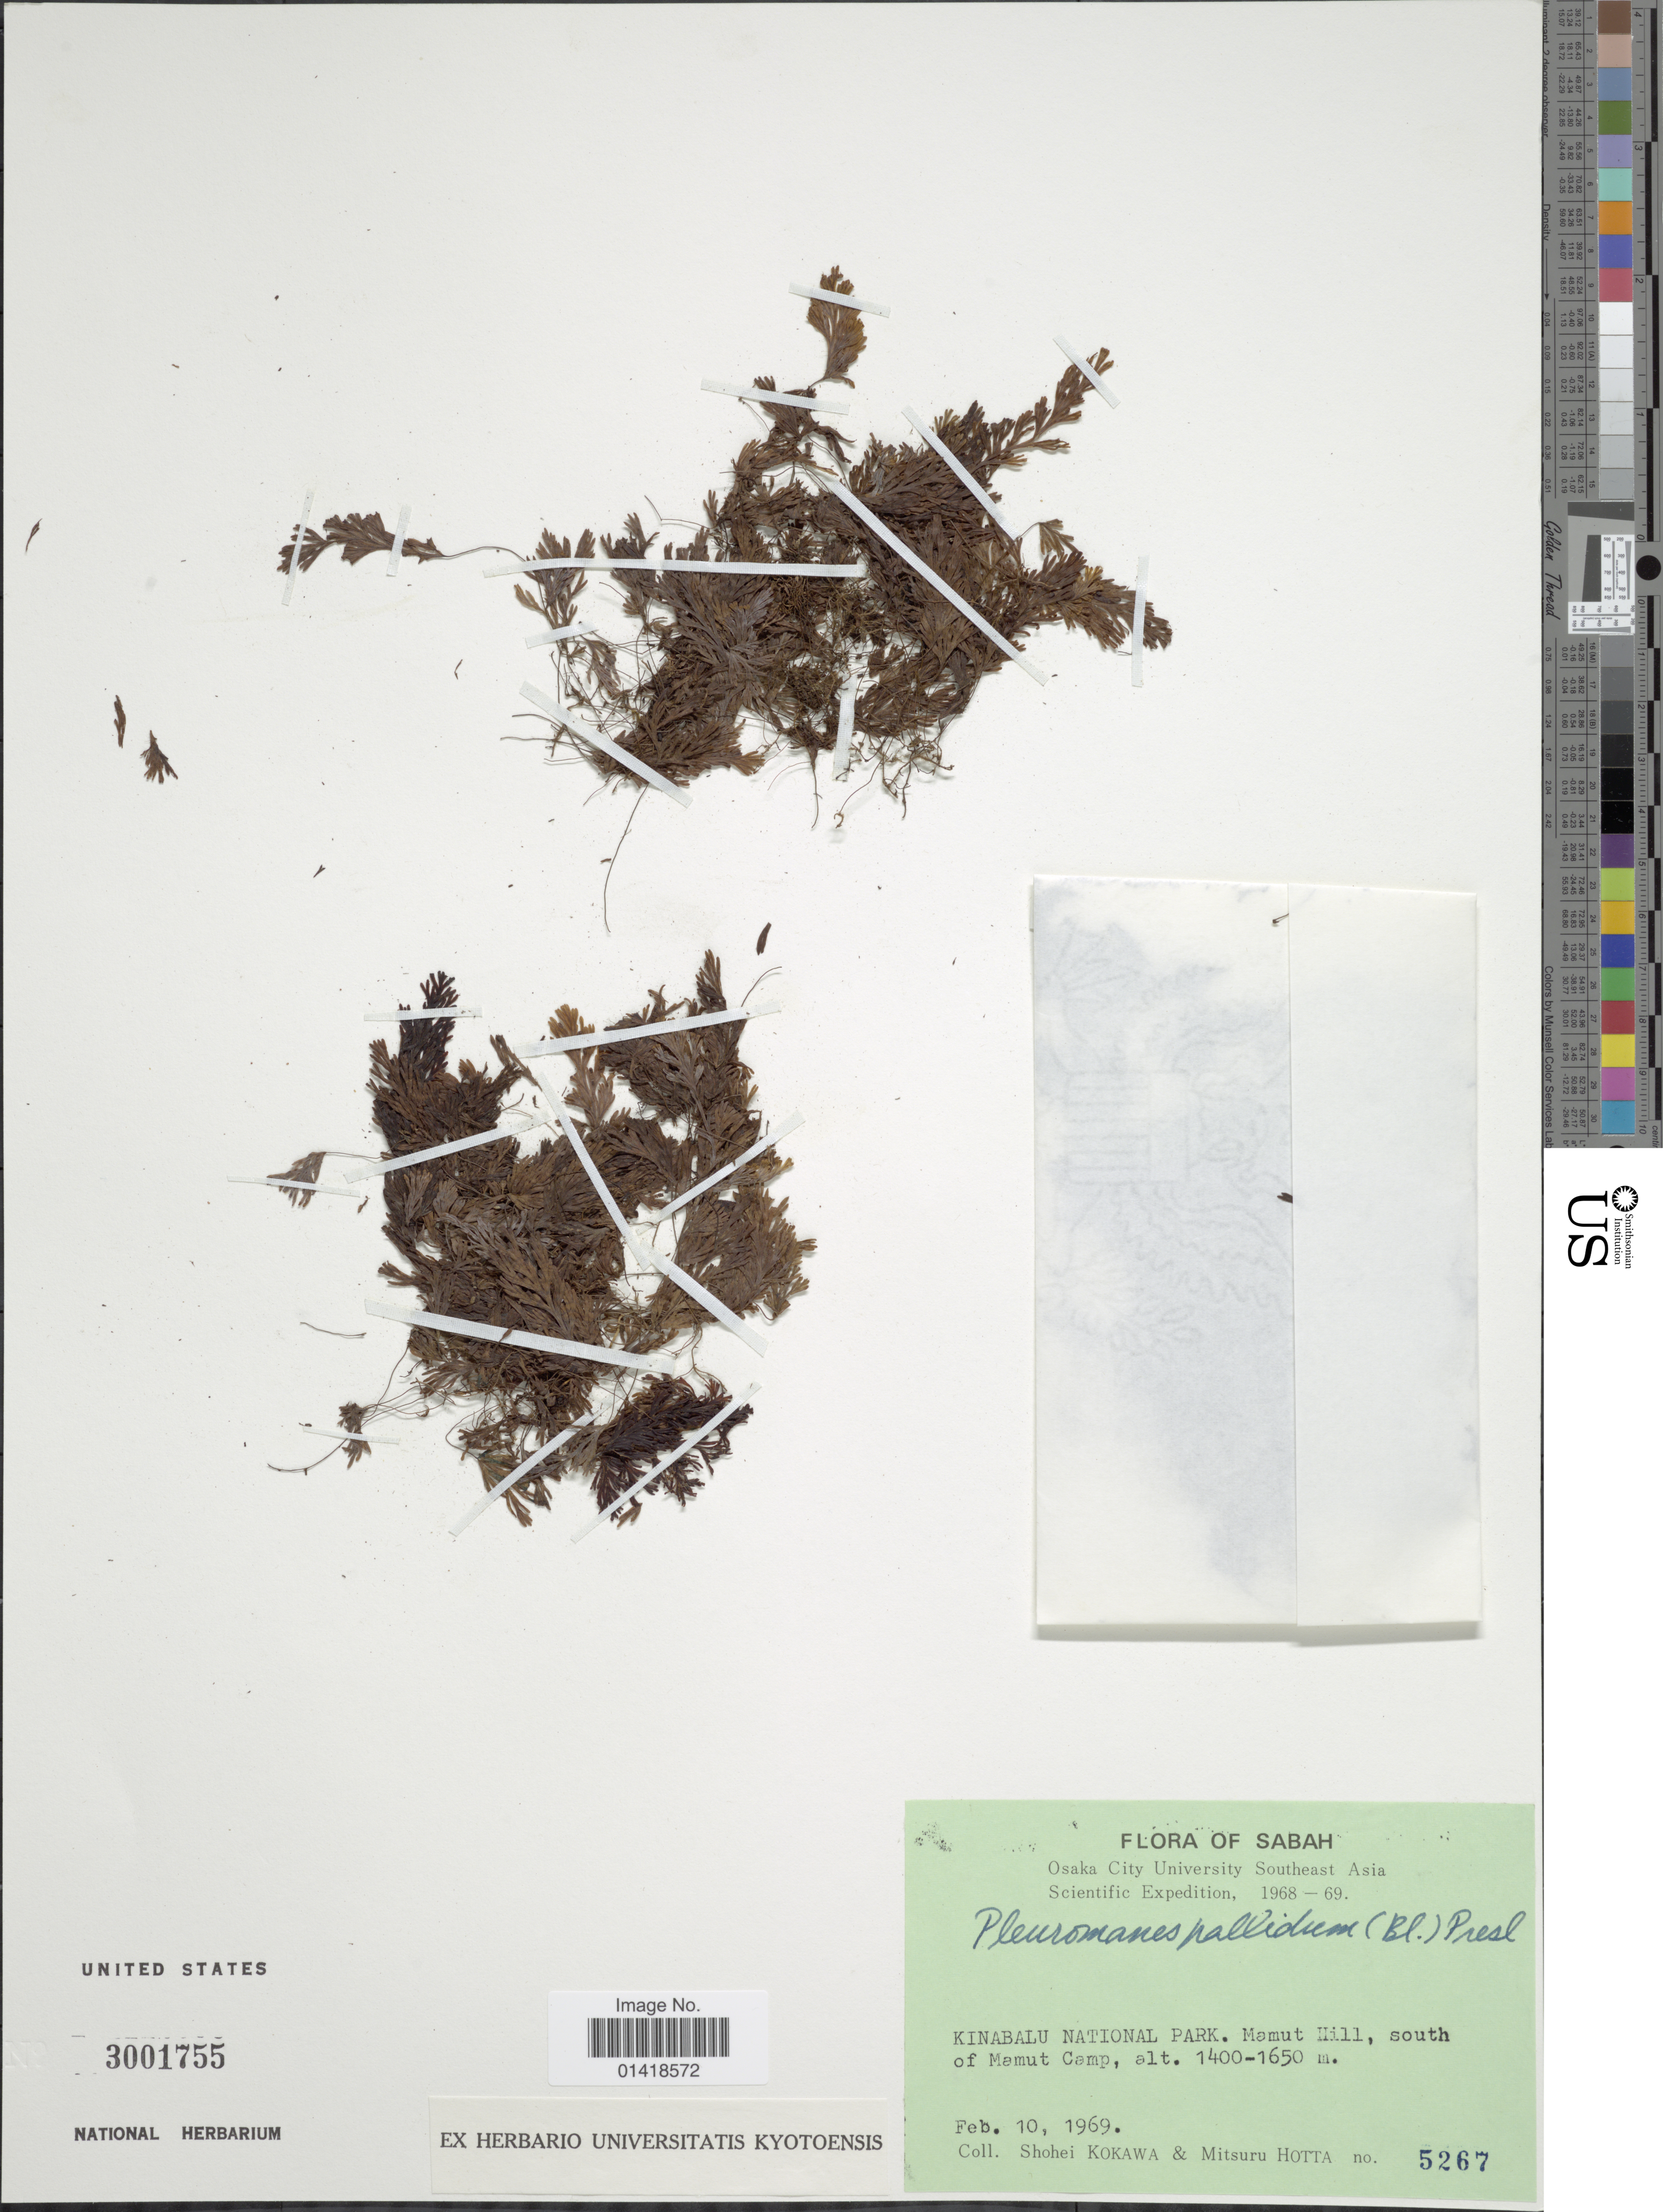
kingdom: Plantae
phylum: Tracheophyta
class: Polypodiopsida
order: Hymenophyllales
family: Hymenophyllaceae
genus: Hymenophyllum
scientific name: Hymenophyllum pallidum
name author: (Blume) Ebihara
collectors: S. Kokawa & M. Hotta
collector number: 5267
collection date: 1969-02-10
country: Malaysia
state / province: Sabah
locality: Kinabalu National Park. Mamut Hill, south of Mamut Camp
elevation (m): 1400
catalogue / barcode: US 3001755